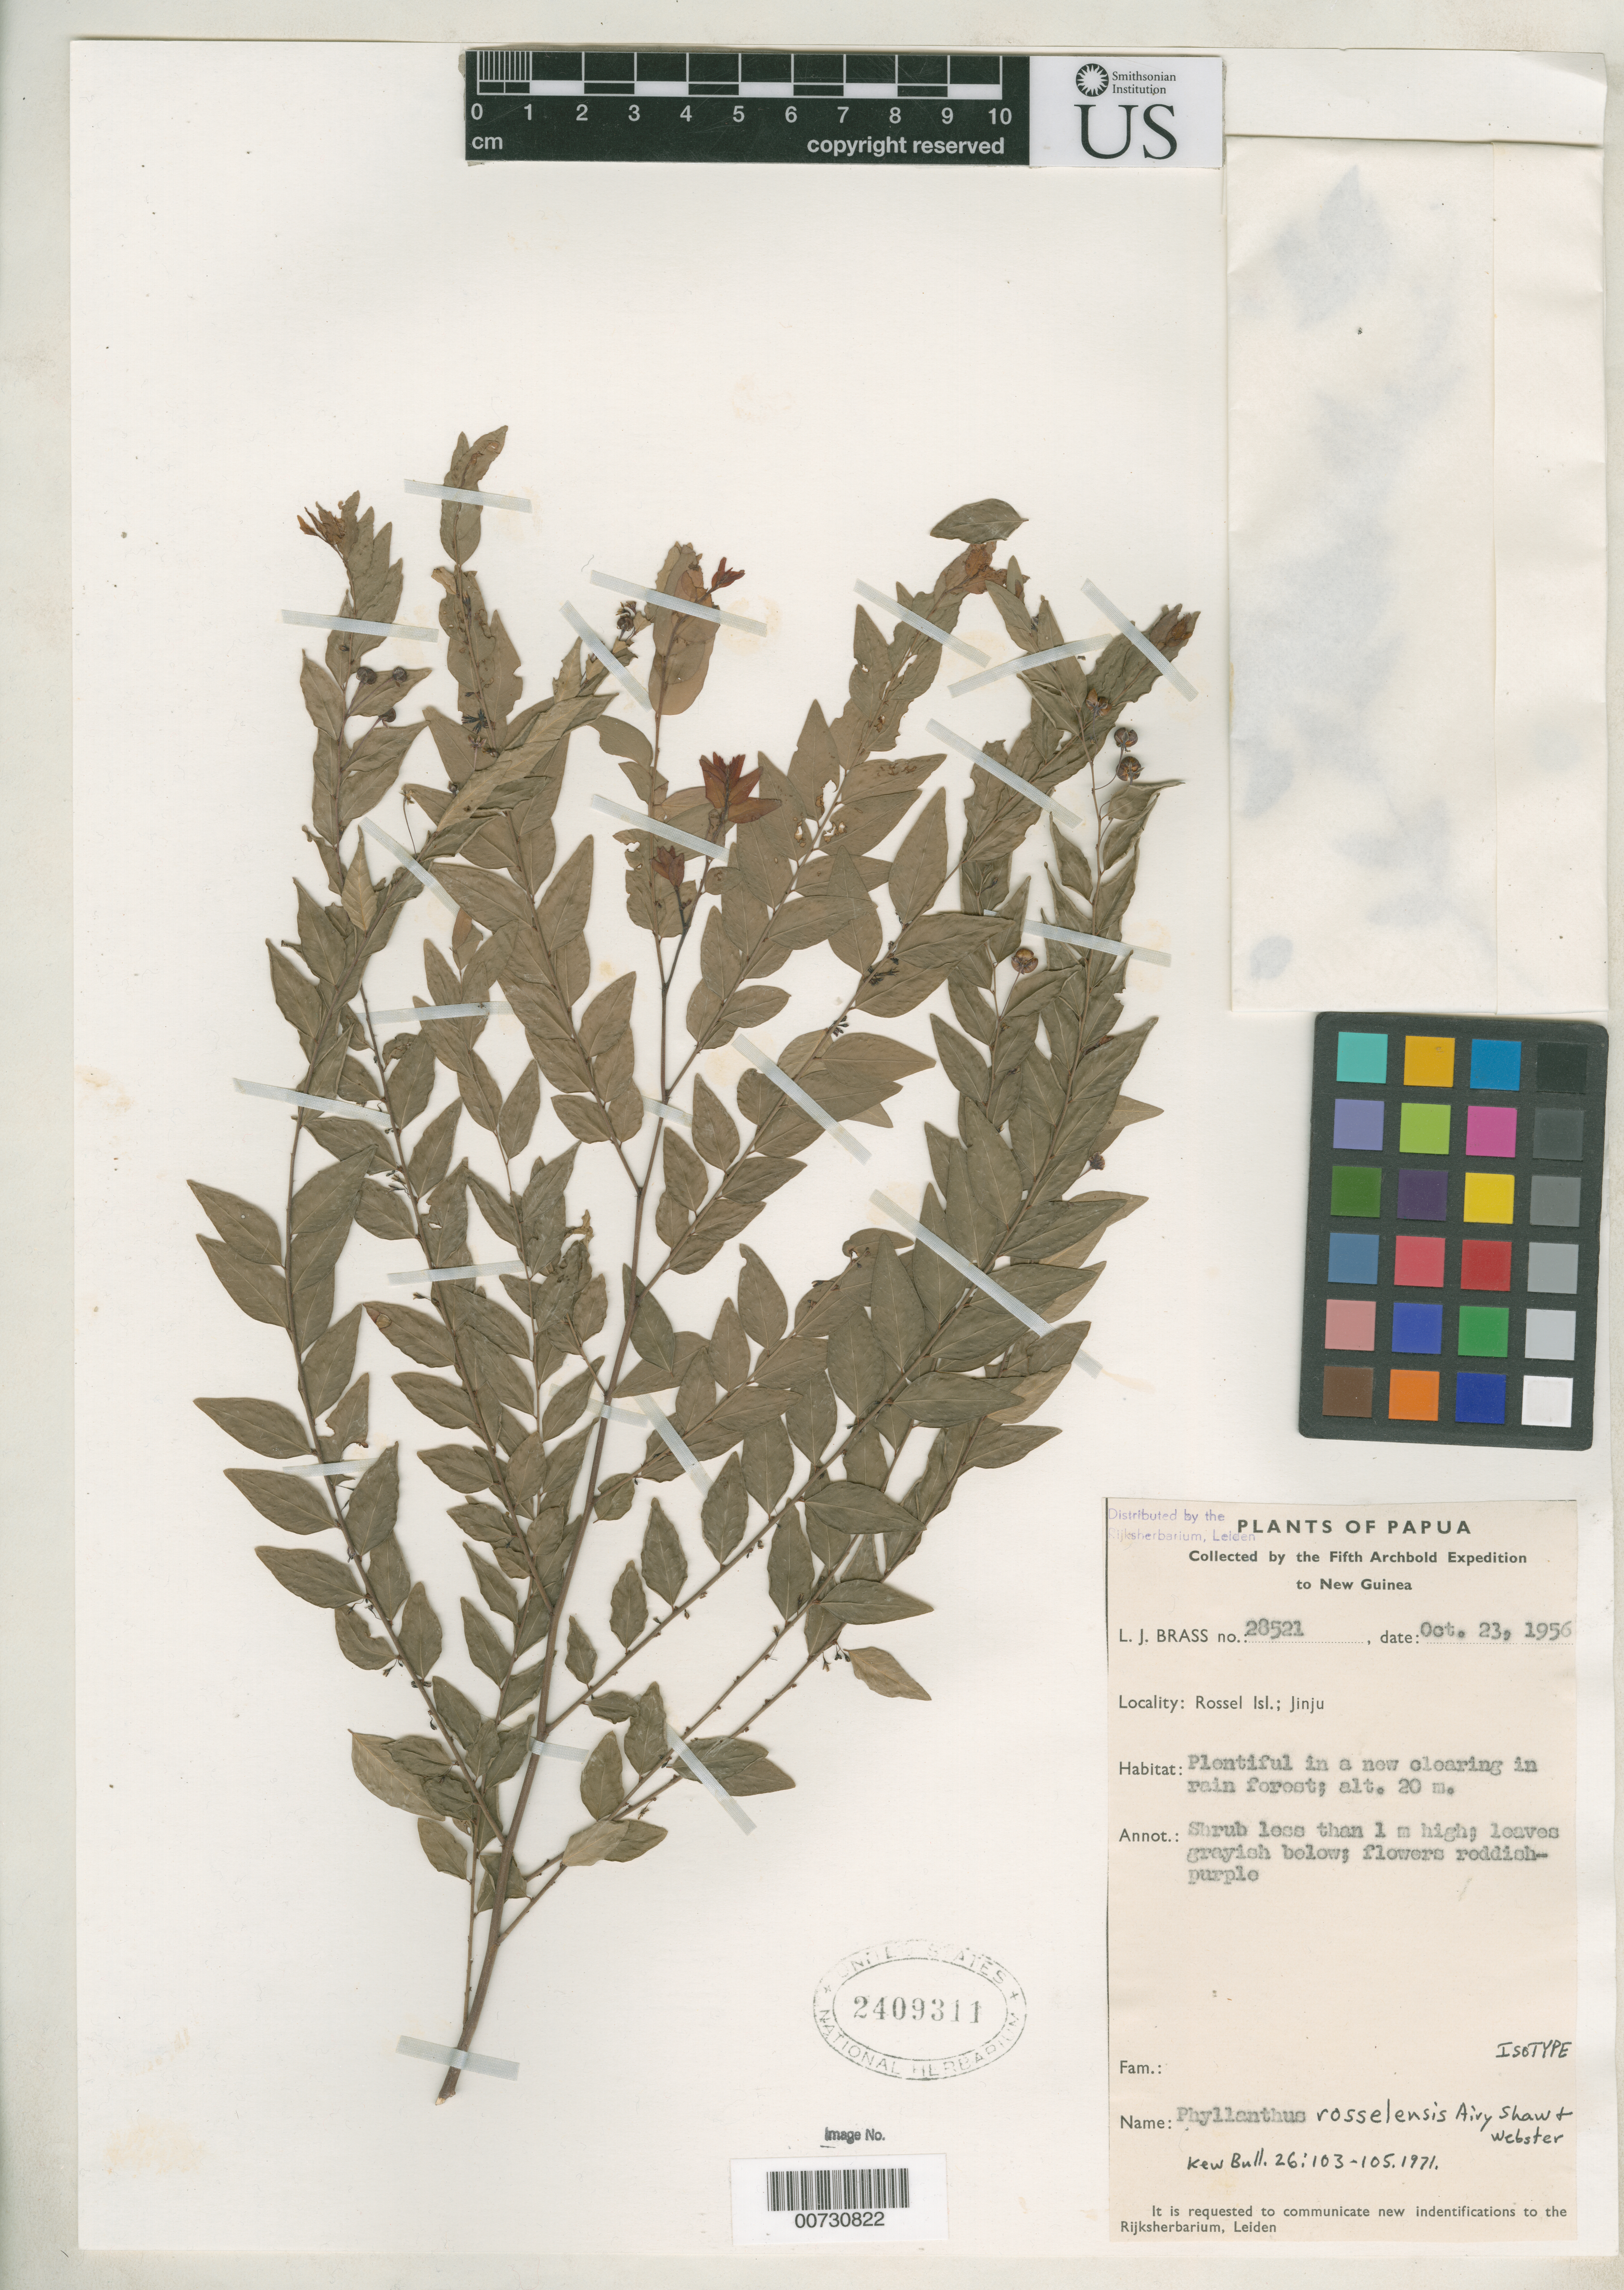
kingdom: Plantae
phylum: Tracheophyta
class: Magnoliopsida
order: Malpighiales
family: Phyllanthaceae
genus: Phyllanthus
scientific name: Phyllanthus rosselensis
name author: Airy Shaw & G.L. Webster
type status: Isotype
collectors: L. J. Brass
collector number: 28521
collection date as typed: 23 Oct 1956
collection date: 1956-10-23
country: Papua New Guinea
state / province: Milne Bay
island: Rossel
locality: Jinju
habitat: Plentiful in a new clearing in rain forest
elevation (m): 20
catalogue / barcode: US 2409311